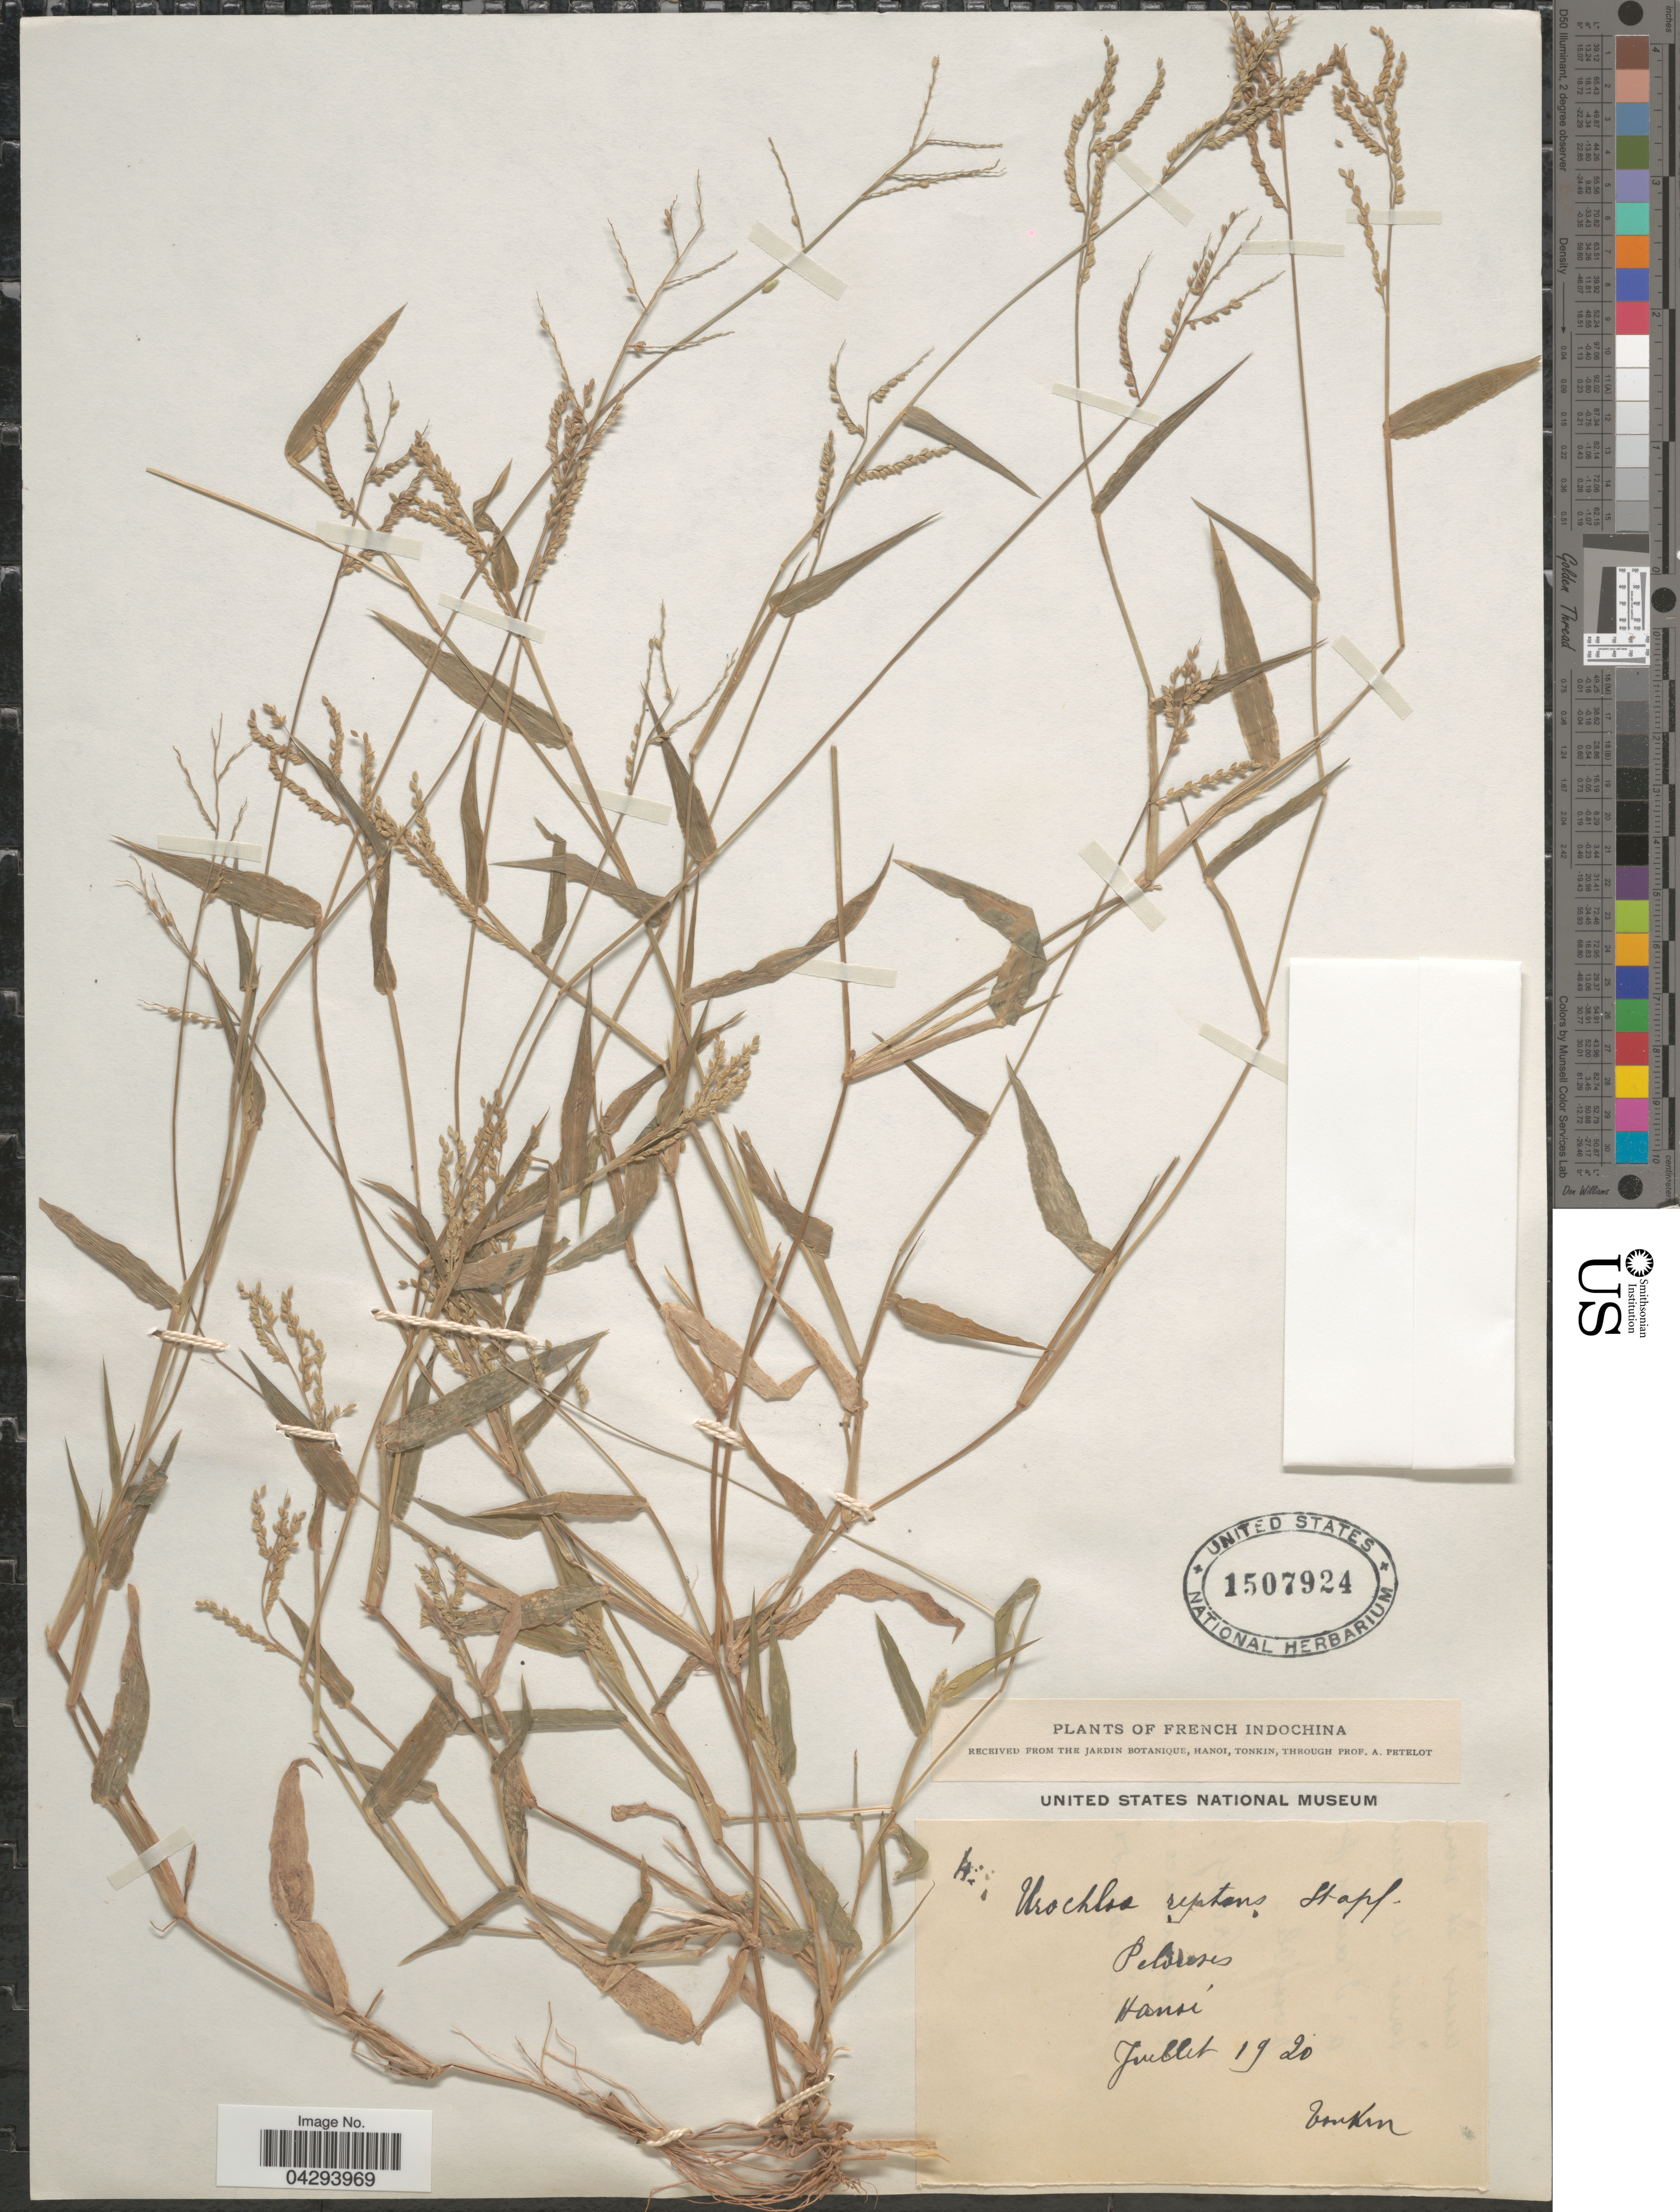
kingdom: Plantae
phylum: Tracheophyta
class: Liliopsida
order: Poales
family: Poaceae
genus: Urochloa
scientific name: Urochloa reptans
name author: (L.) Stapf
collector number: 4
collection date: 1920-07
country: Vietnam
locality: Pelouses. Hanoi. Tonkin.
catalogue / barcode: US 1507924